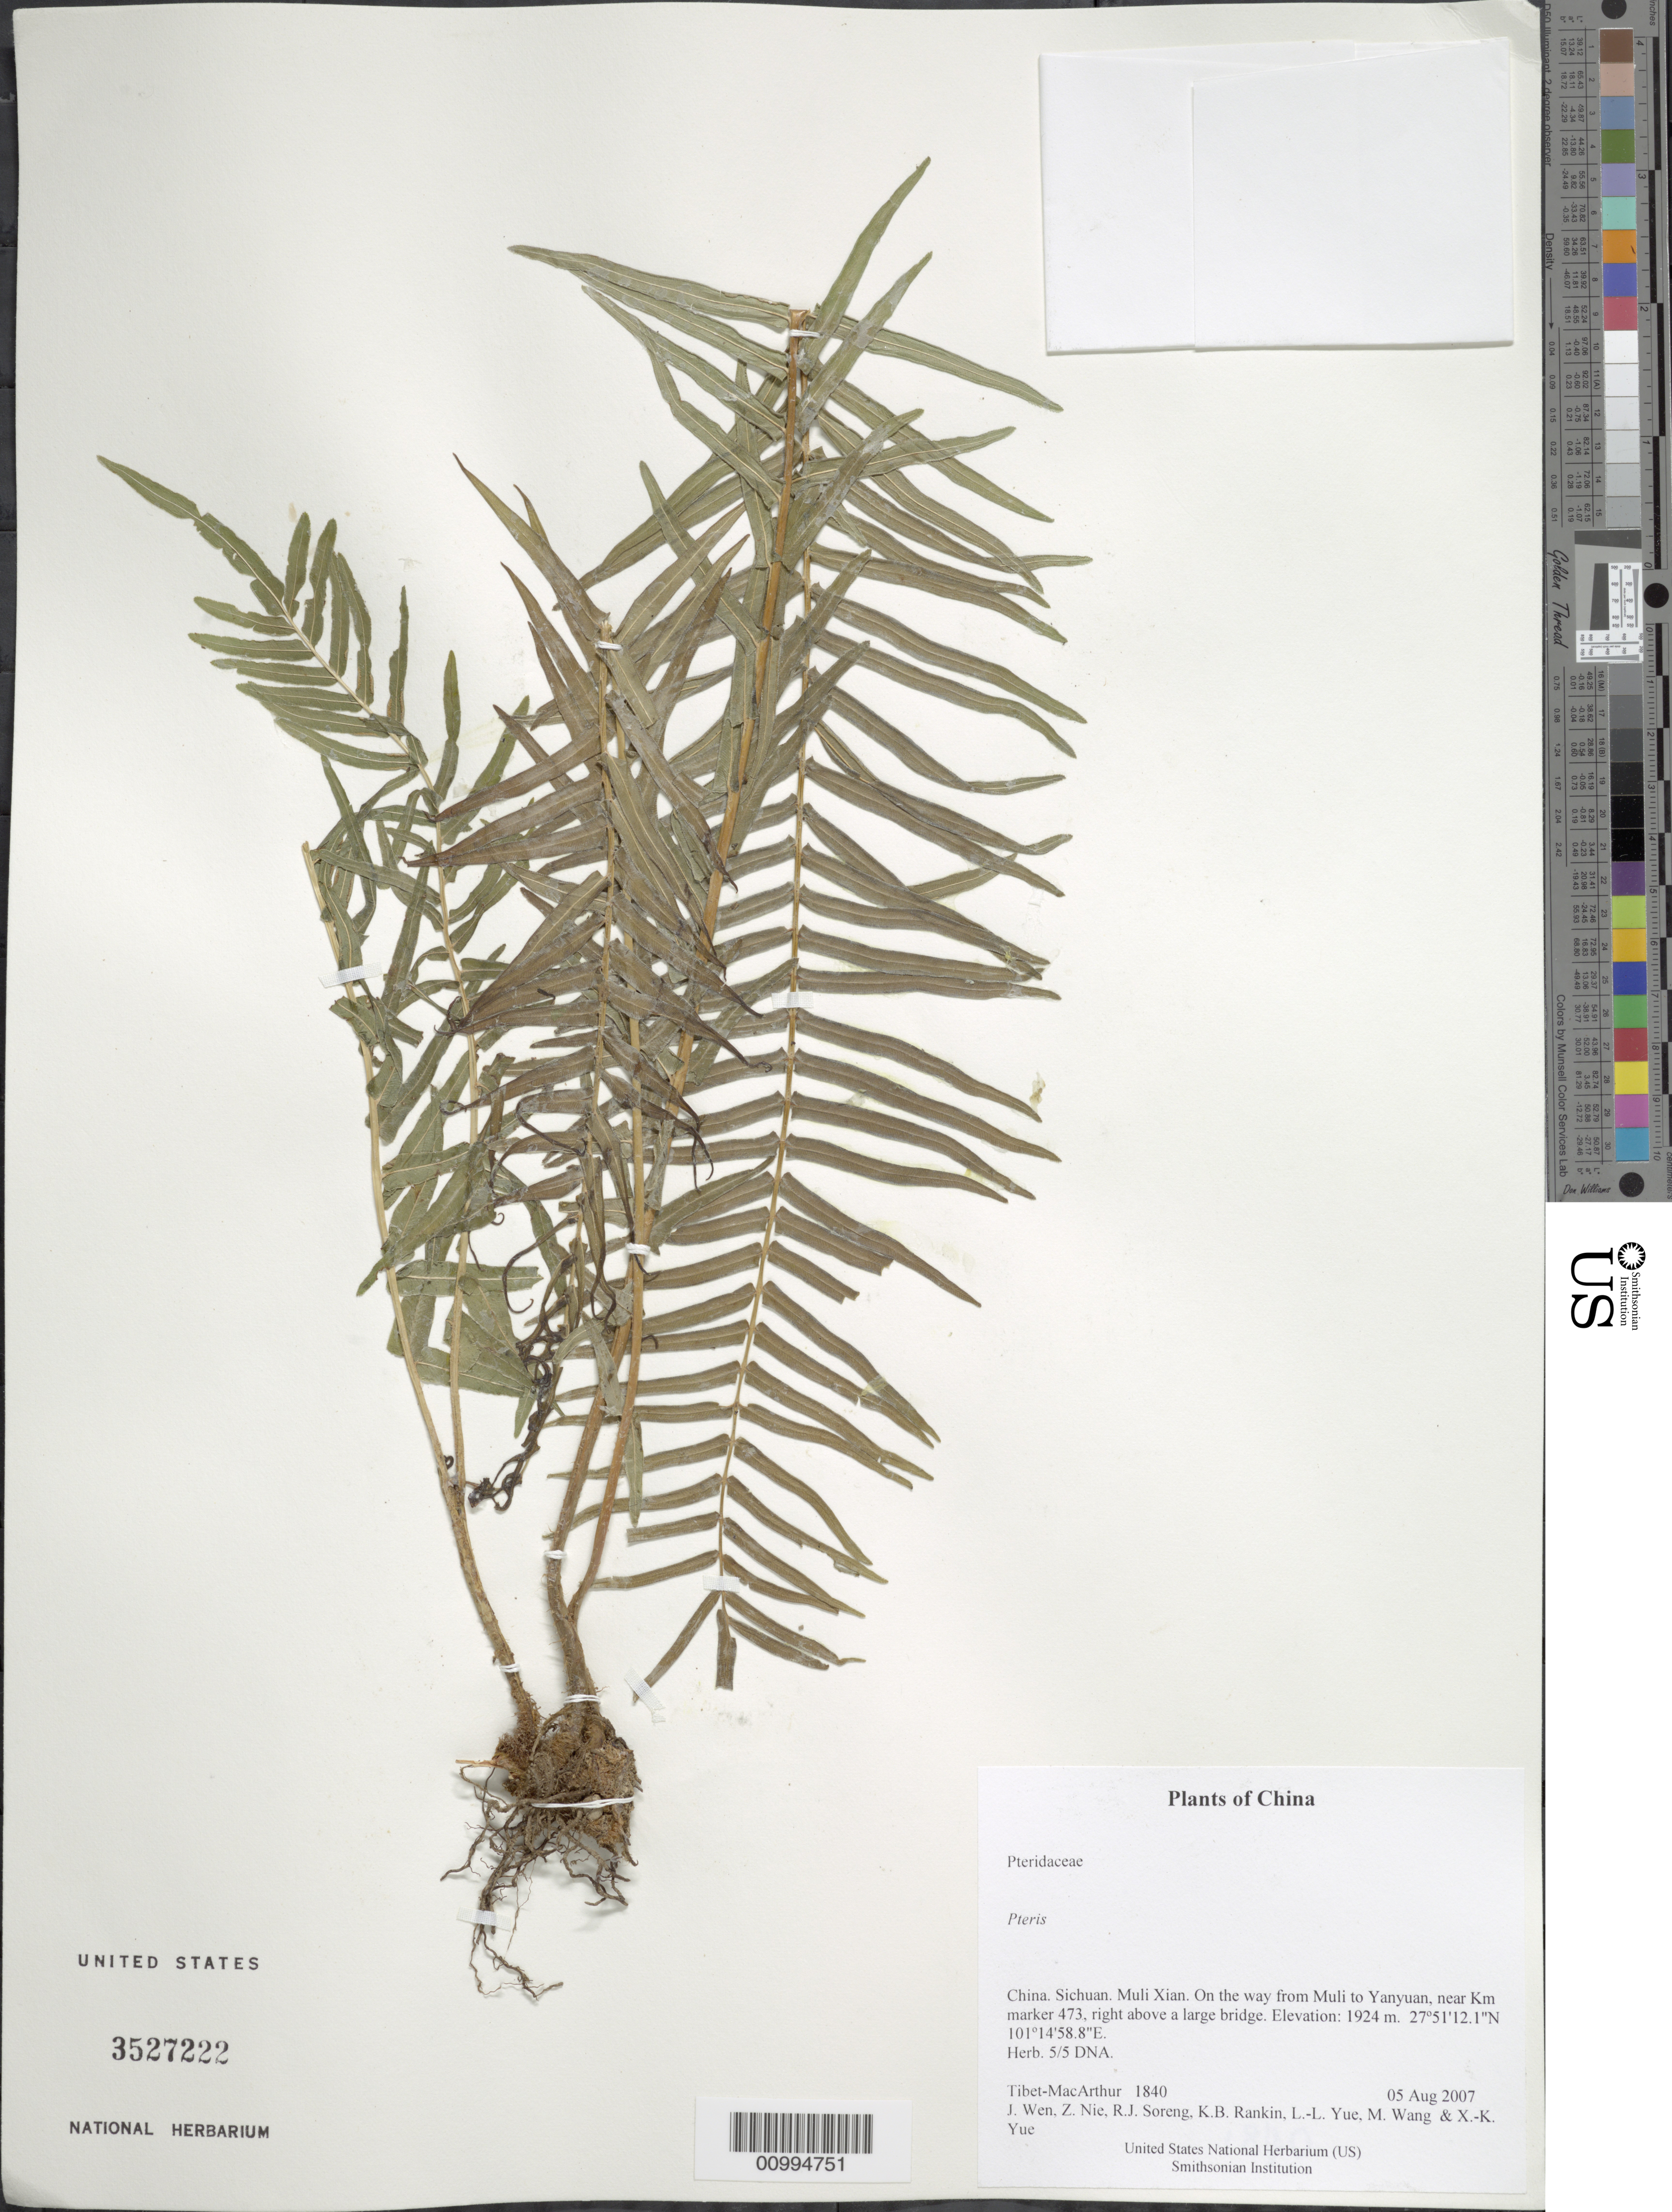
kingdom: Plantae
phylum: Tracheophyta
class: Polypodiopsida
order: Polypodiales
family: Pteridaceae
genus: Pteris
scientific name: Pteris sp.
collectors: Tibet-MacArthur, J. Wen, Z. Nie, R. J. Soreng, K. Rankin, L. Yue, M. Wang & X. Yue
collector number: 1840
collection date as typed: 05 Aug 2007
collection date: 2007-08-05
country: China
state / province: Sichuan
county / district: Muli Xian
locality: On the way from Muli to Yanyuan, near Km marker 473, right above a large bridge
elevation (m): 1924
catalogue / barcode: US 3527222